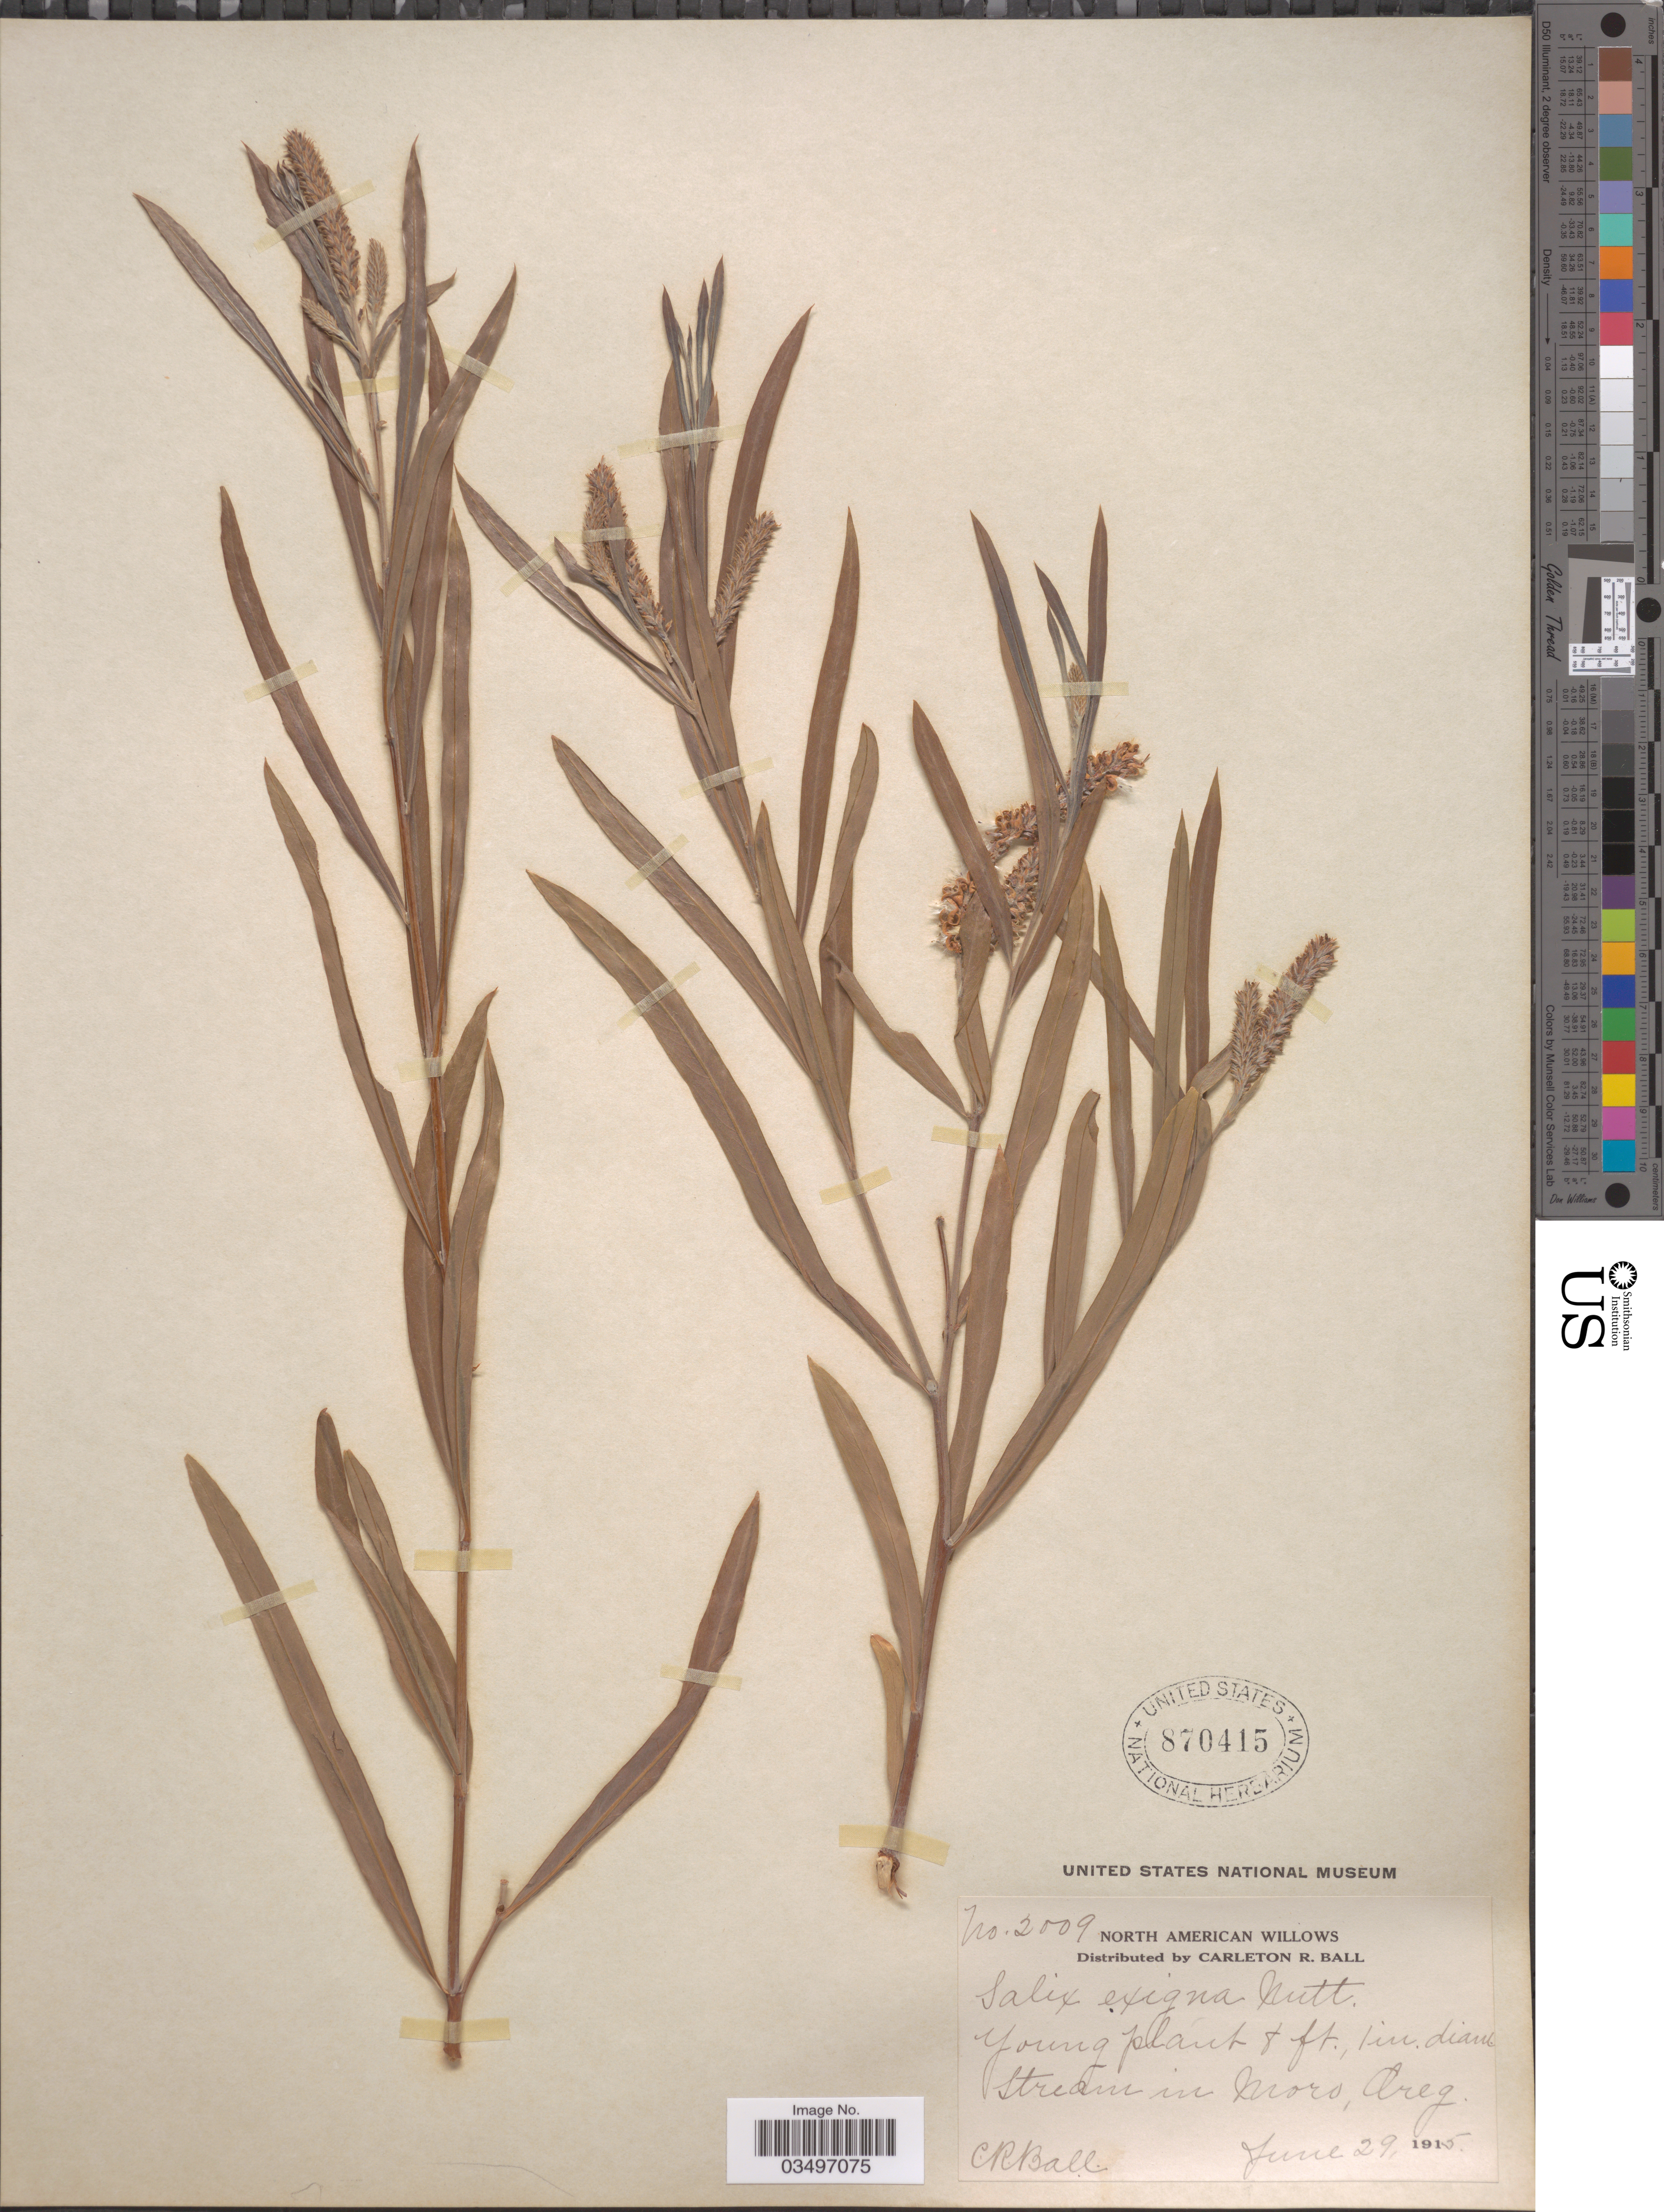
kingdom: Plantae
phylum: Tracheophyta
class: Magnoliopsida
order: Malpighiales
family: Salicaceae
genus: Salix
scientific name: Salix exigua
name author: Nutt.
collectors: C. R. Ball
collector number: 2009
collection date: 1915-06-29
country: United States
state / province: Oregon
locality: Stream in Moro.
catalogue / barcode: US 870415